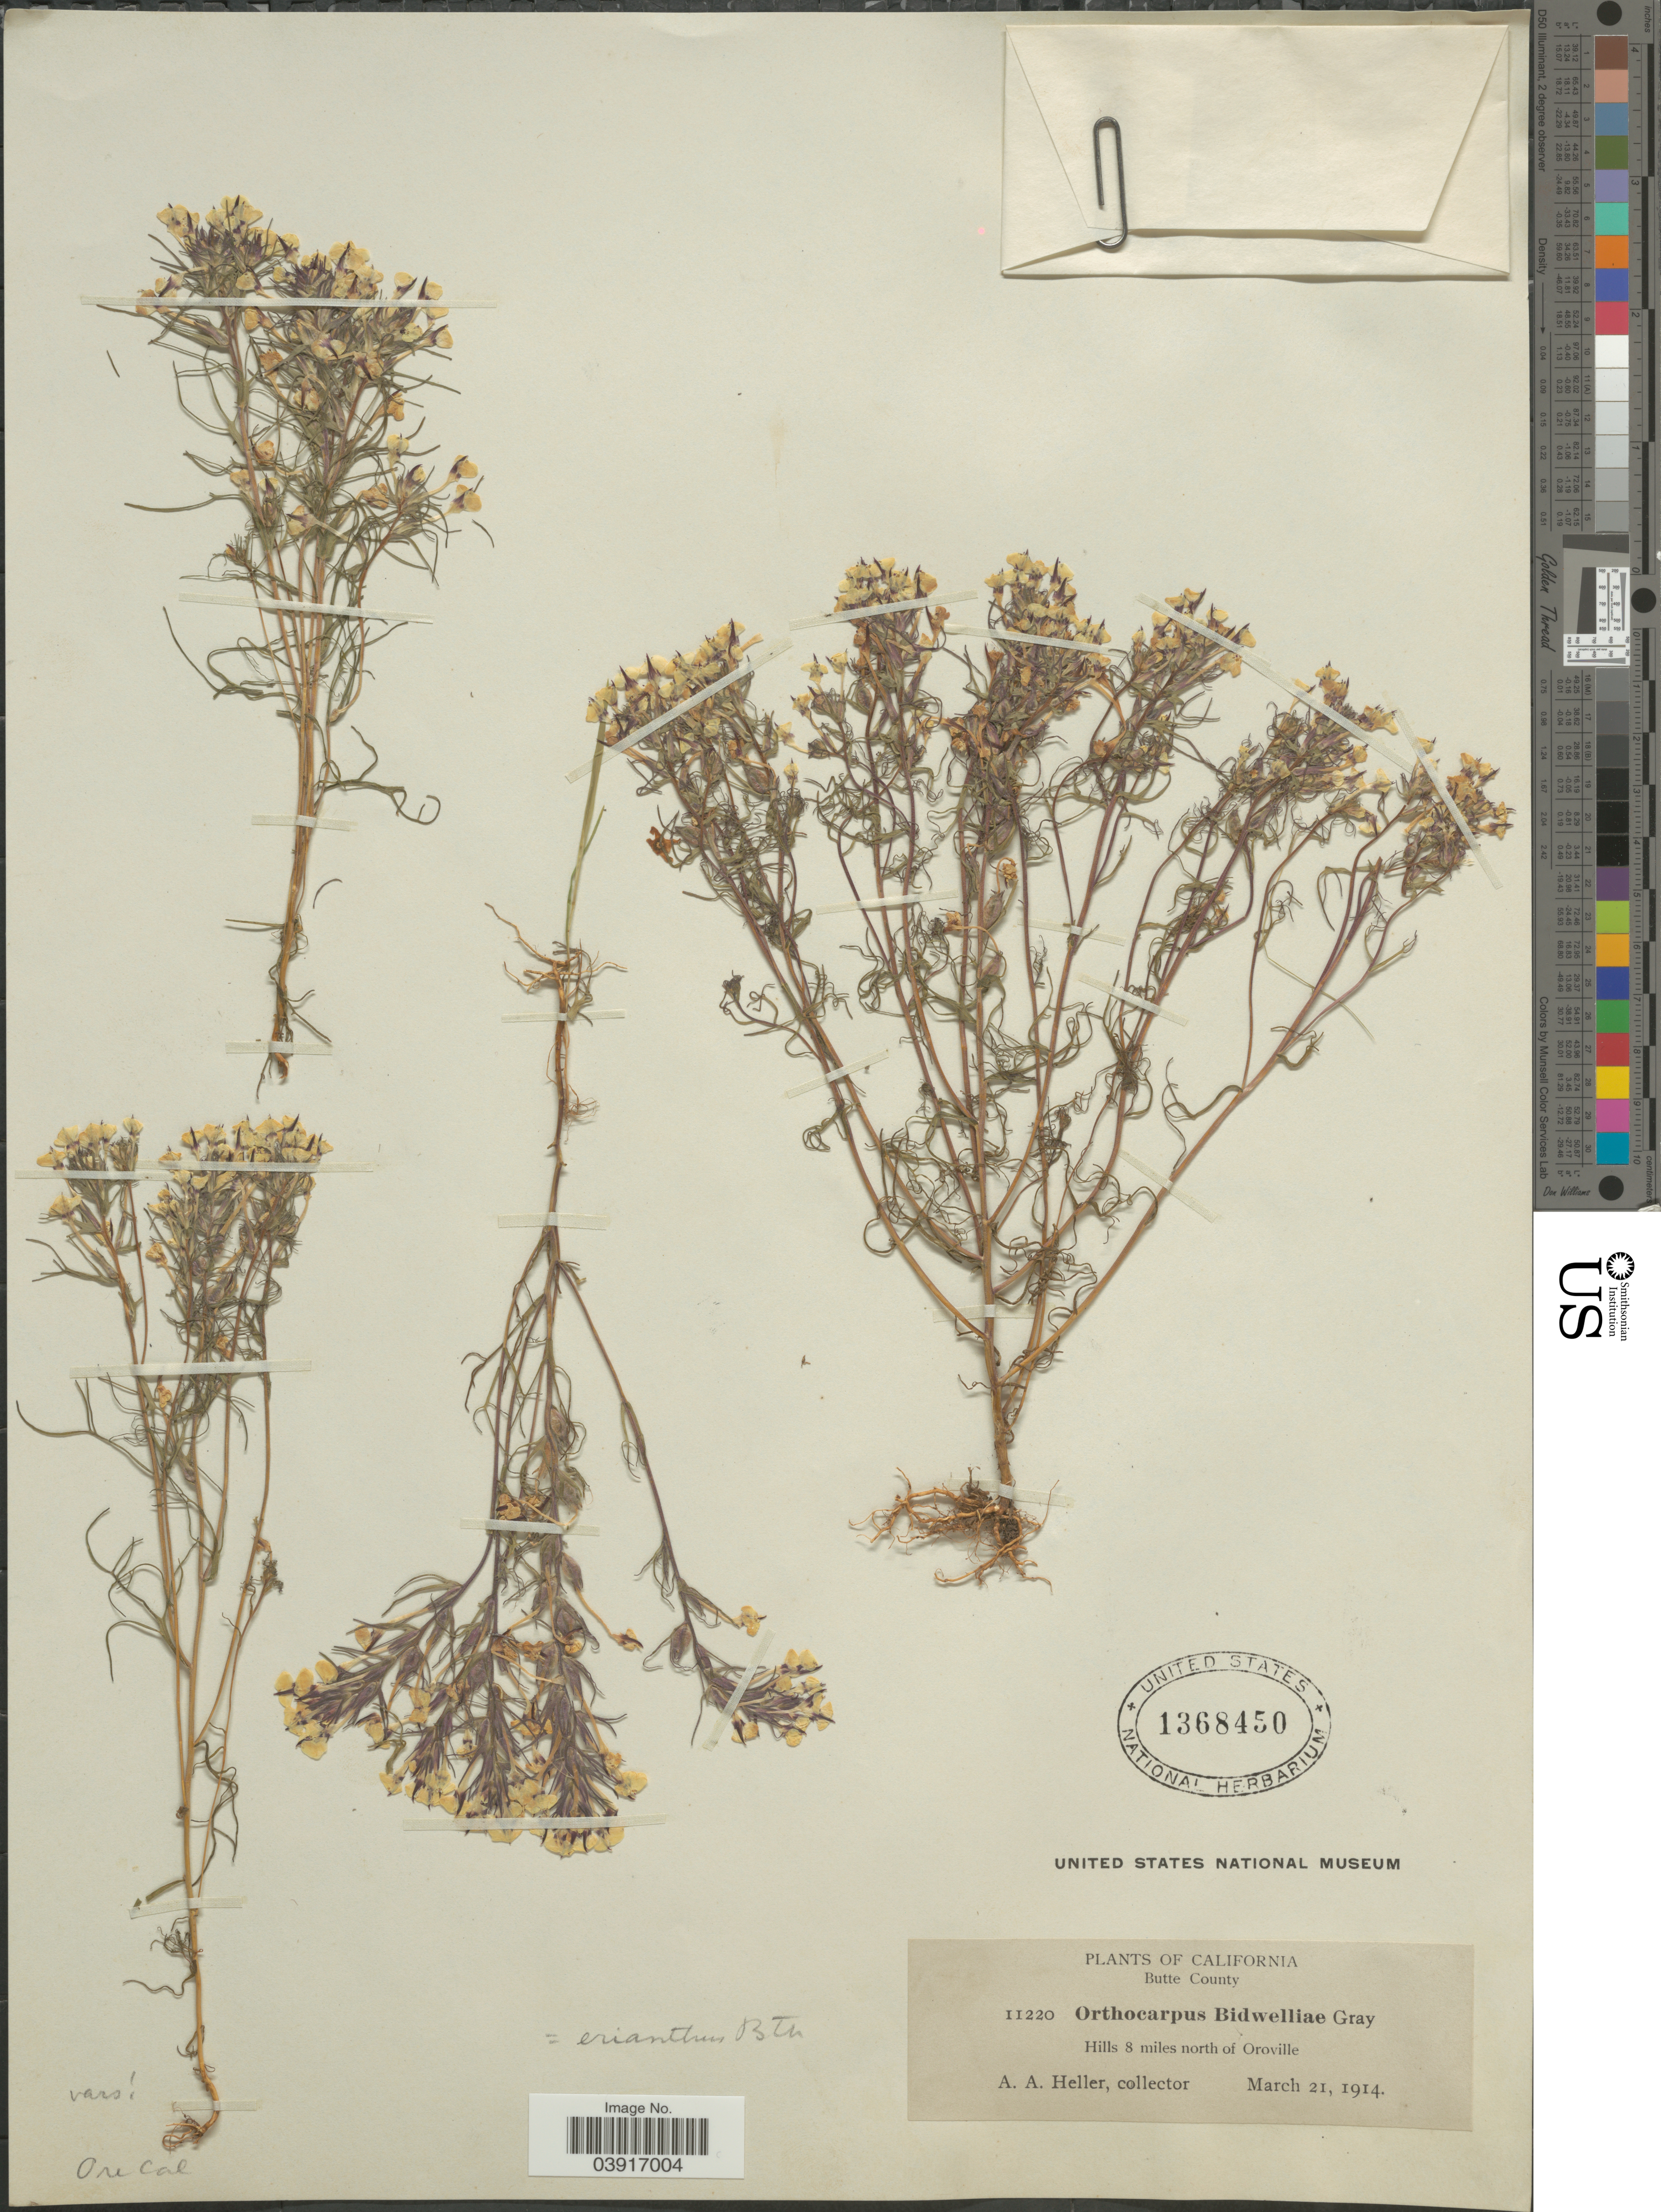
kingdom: Plantae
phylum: Tracheophyta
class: Magnoliopsida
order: Lamiales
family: Orobanchaceae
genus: Orthocarpus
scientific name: Orthocarpus bidwelliae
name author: A. Gray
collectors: A. A. Heller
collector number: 11220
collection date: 1914-03-21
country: United States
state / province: California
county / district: Butte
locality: Butte County. Hills 8 miles north of Oroville.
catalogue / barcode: US 1368450